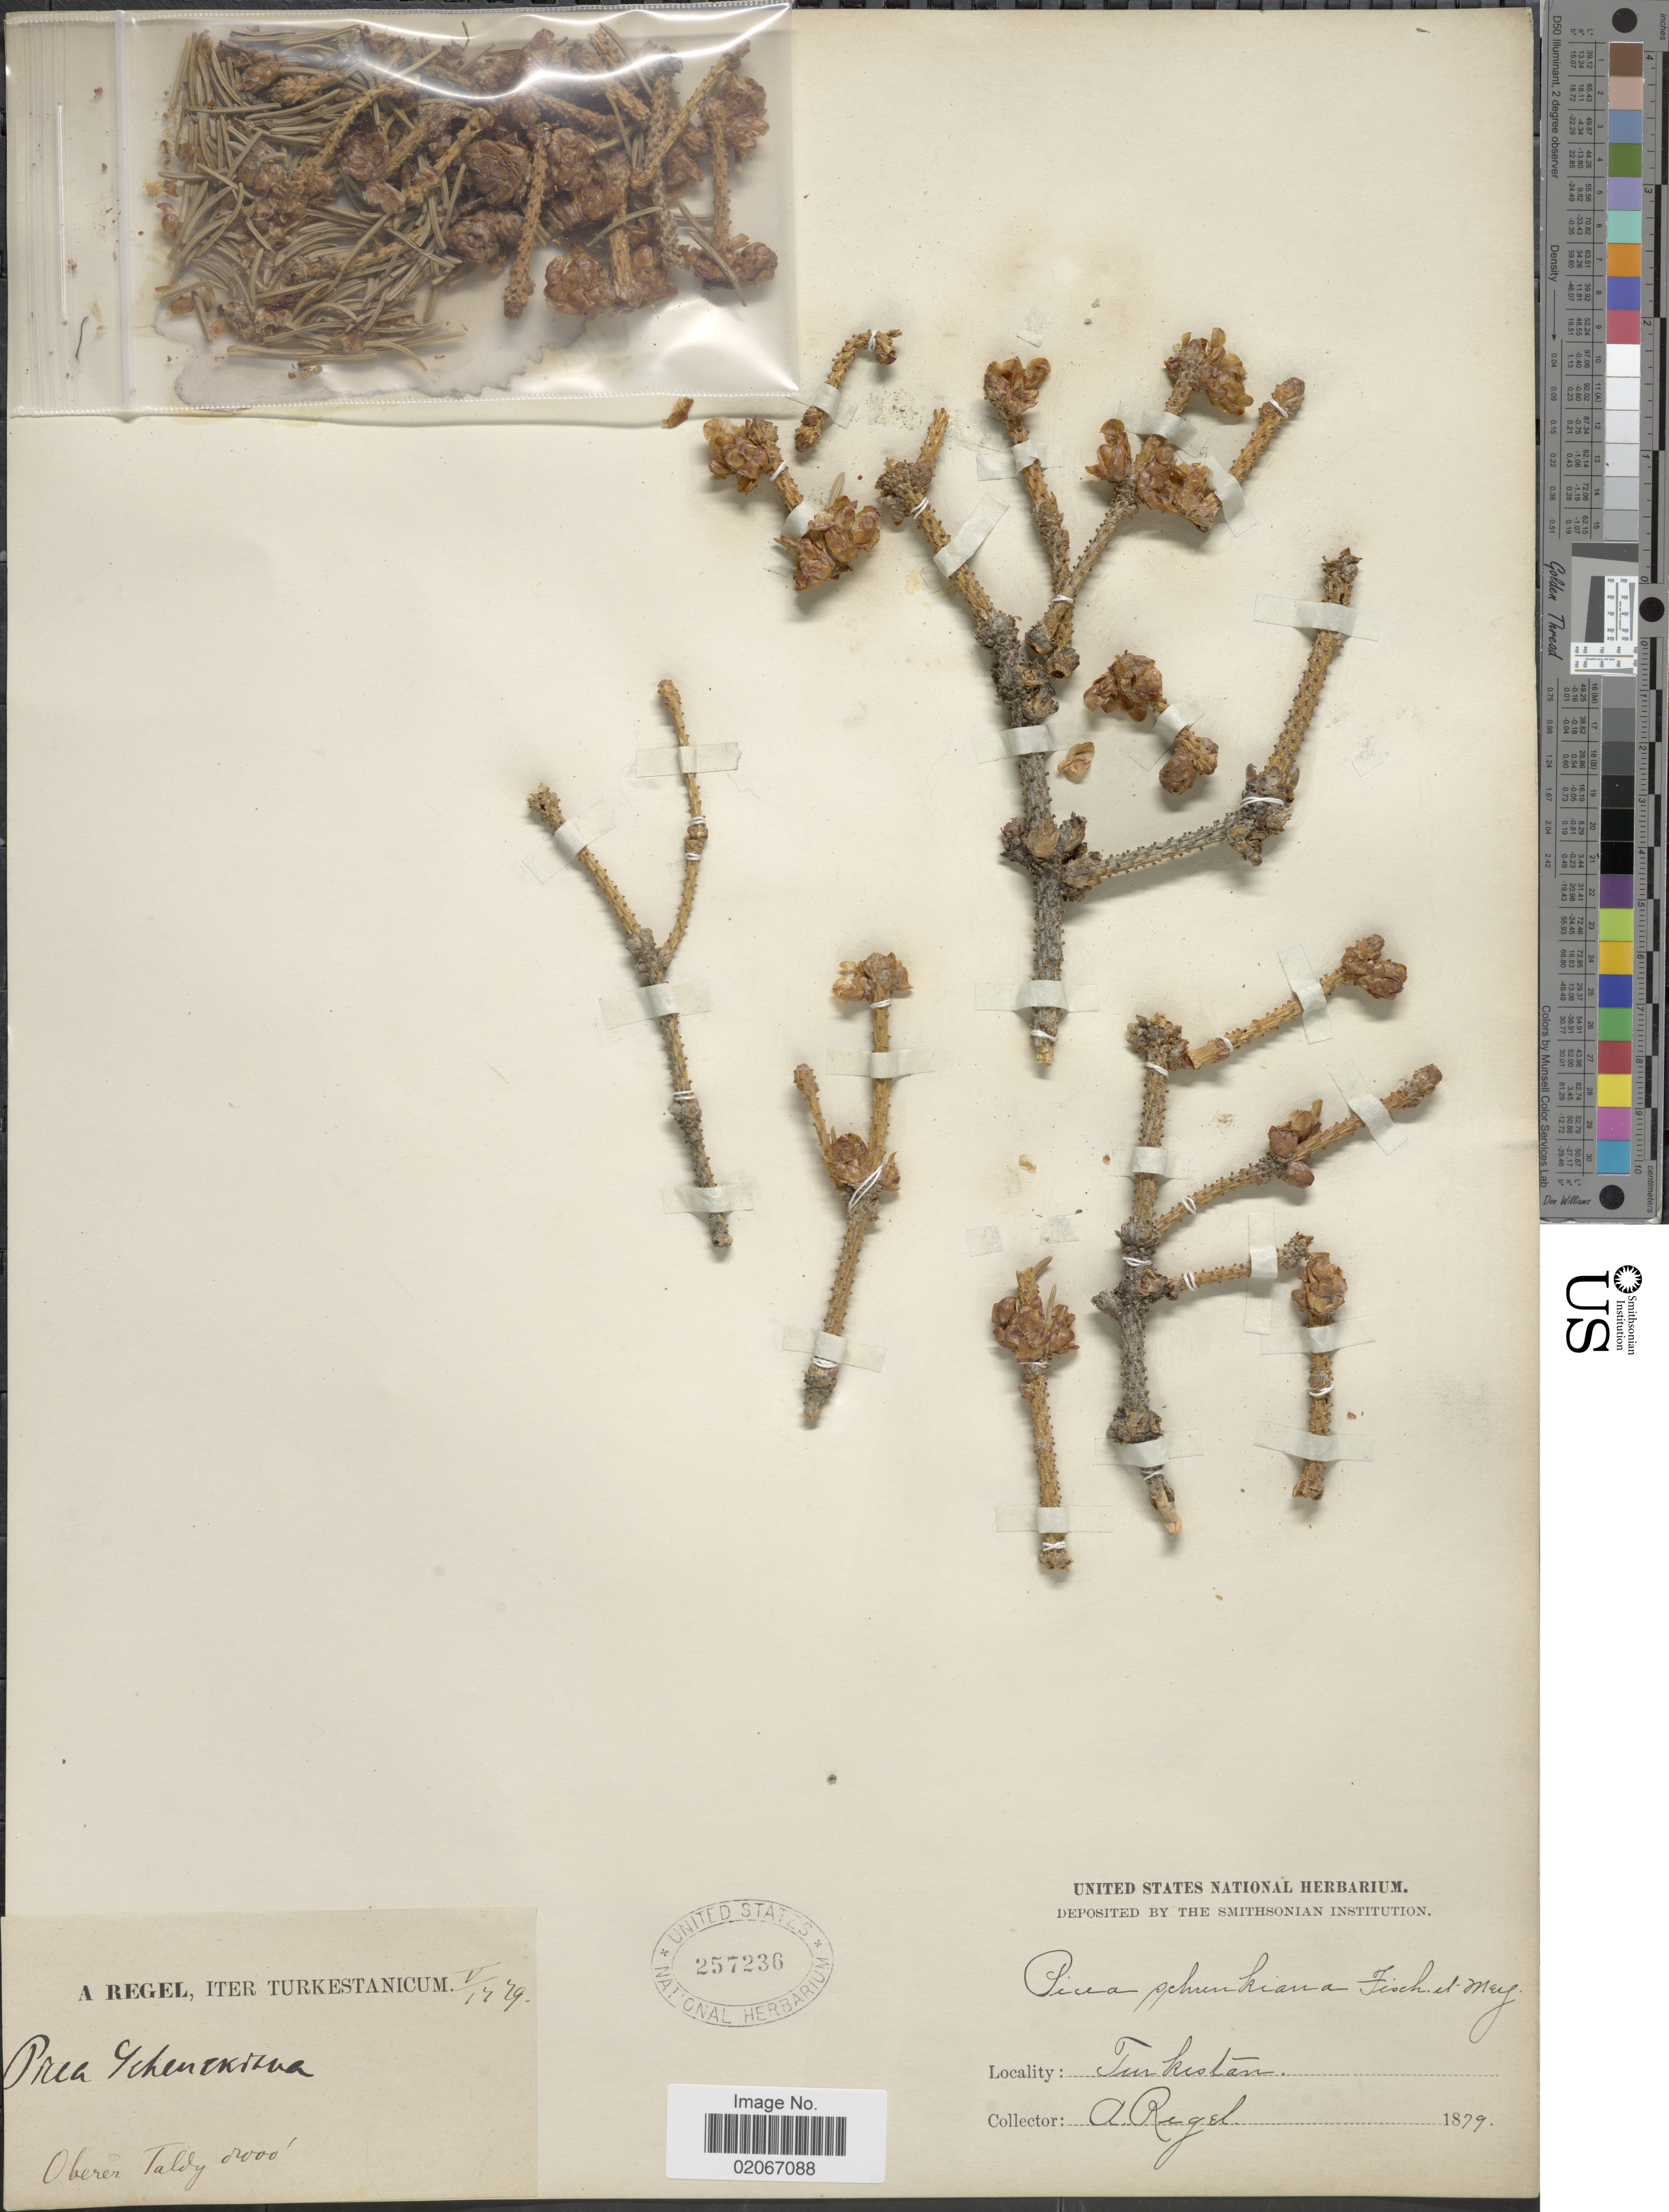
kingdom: Plantae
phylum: Tracheophyta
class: Pinopsida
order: Pinales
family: Pinaceae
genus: Picea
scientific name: Picea schrenkiana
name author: Fisch. & C.A. Mey.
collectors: A. Regel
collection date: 1879-05-17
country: Kazakhstan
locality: Oberer Taldy. Turkestan.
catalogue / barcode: US 257236